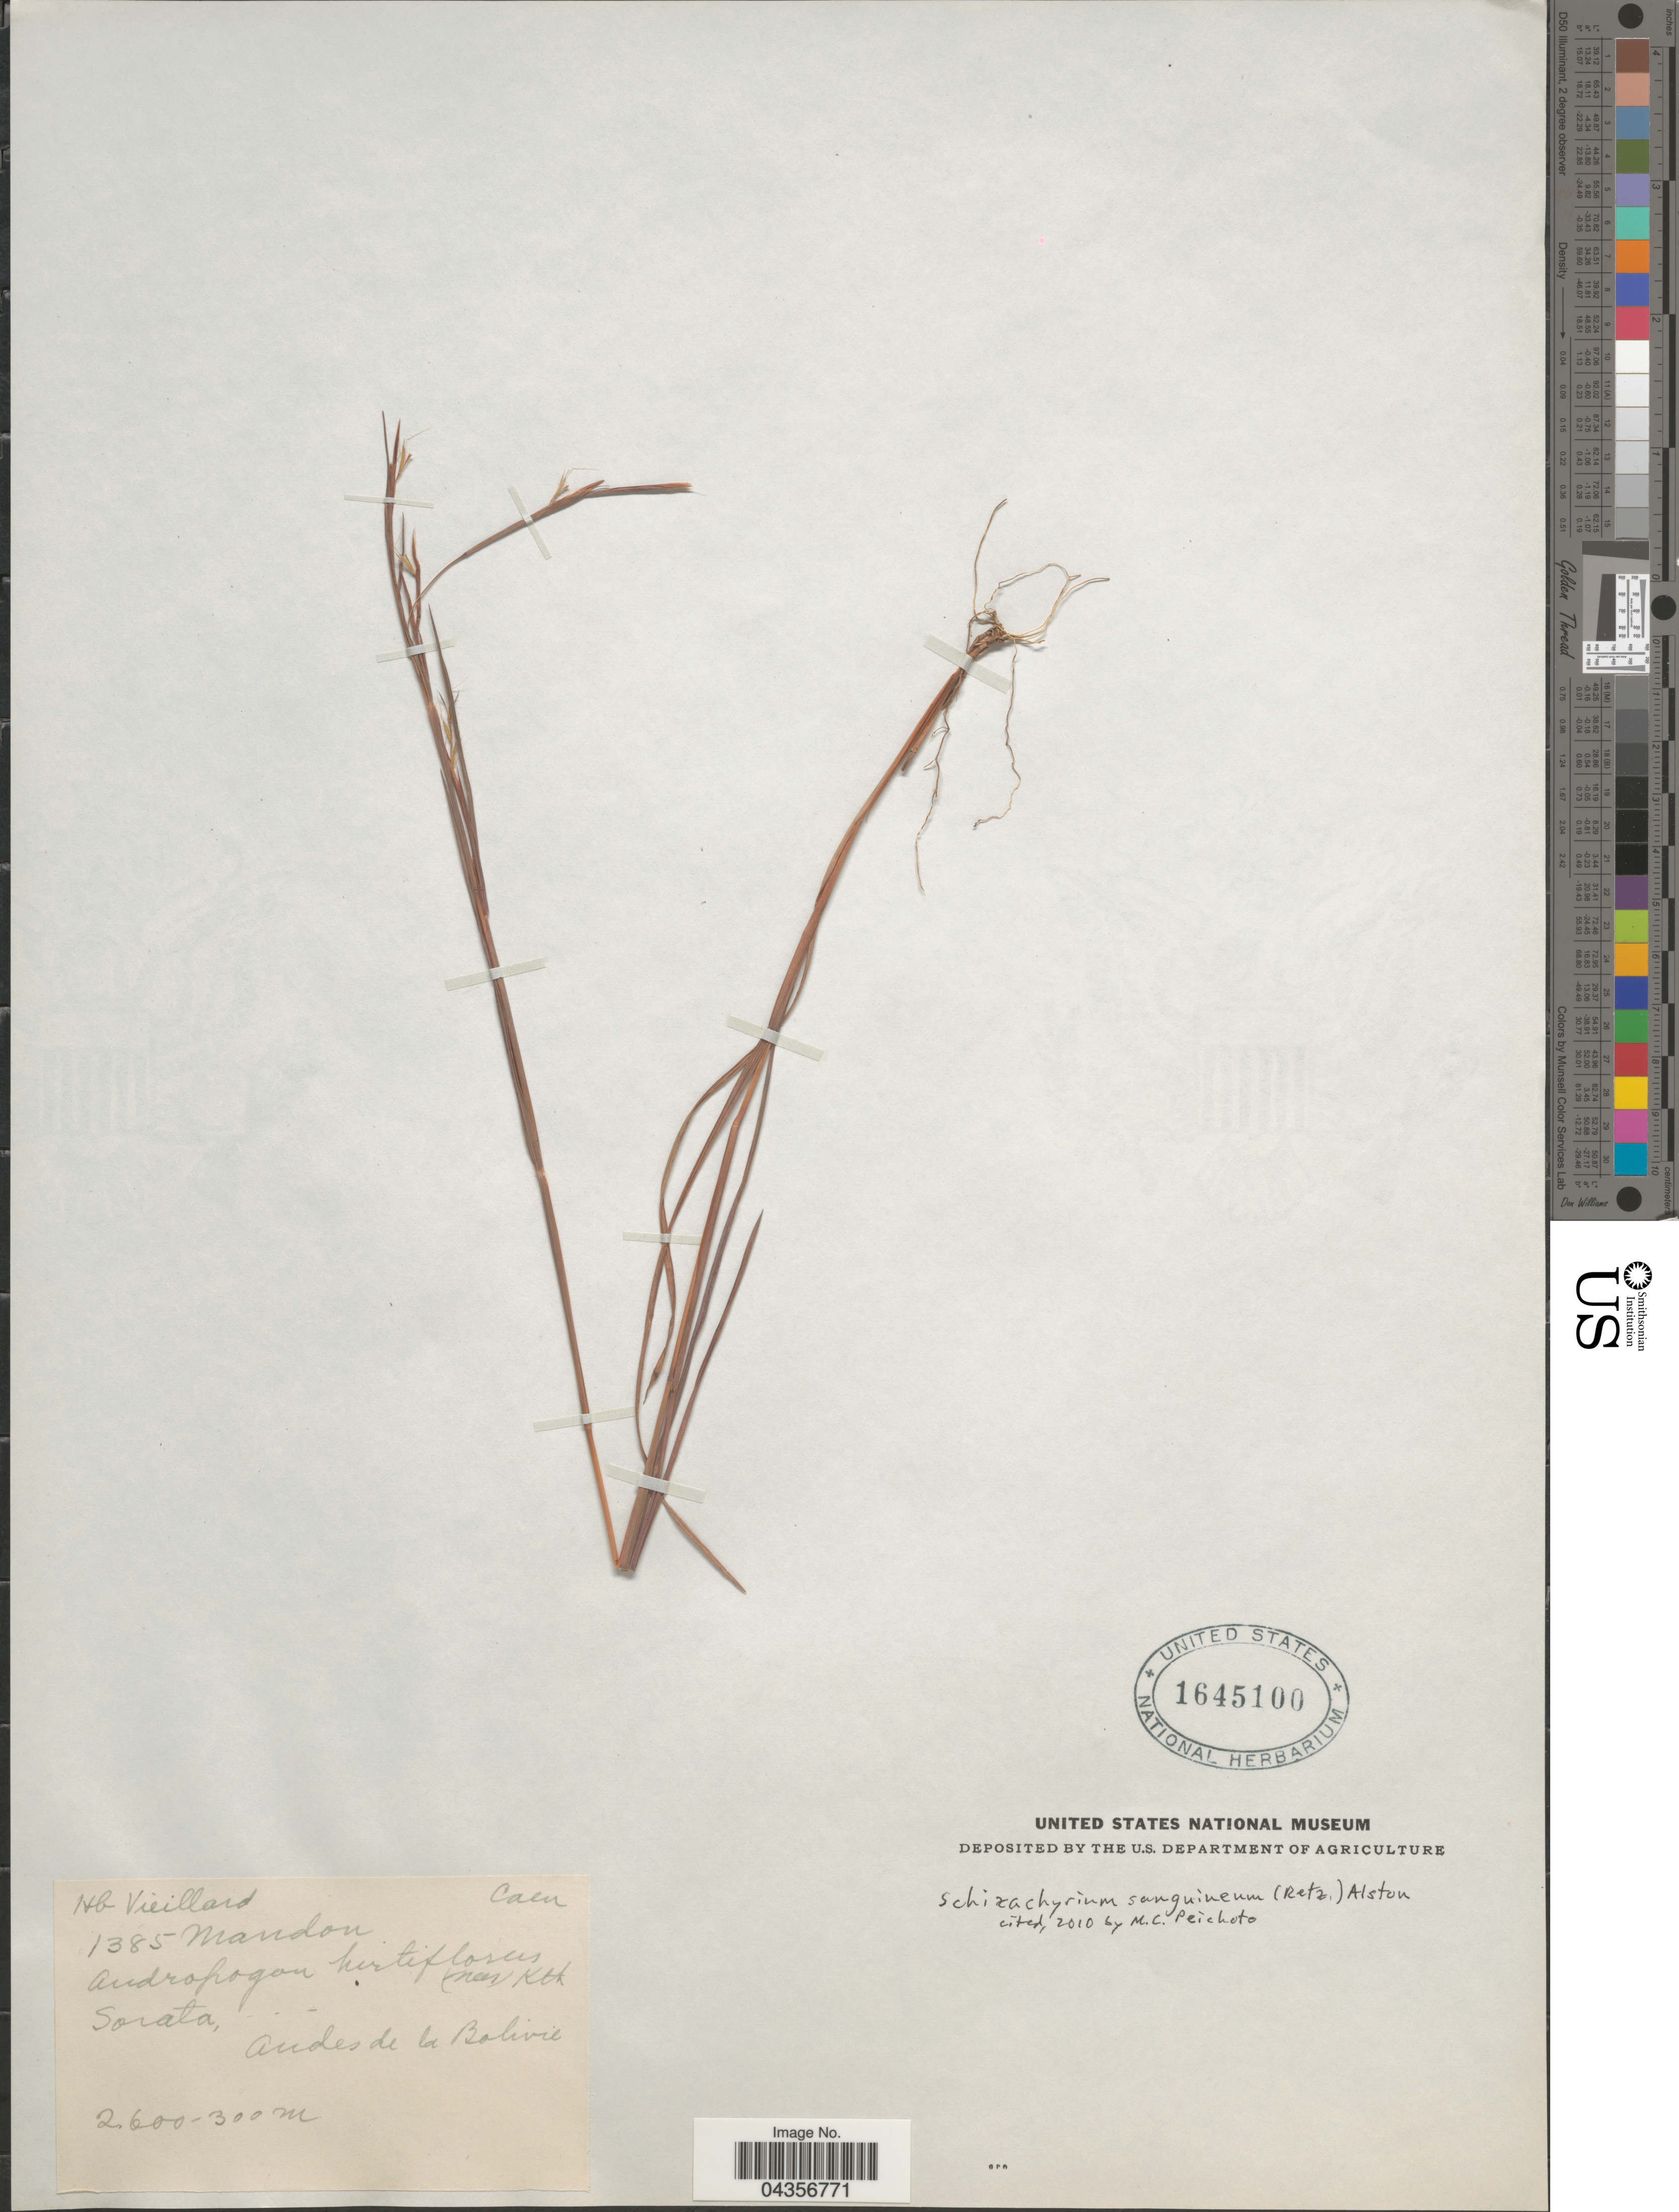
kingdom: Plantae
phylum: Tracheophyta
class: Liliopsida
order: Poales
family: Poaceae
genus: Schizachyrium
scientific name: Schizachyrium sanguineum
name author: (Retz.) Alston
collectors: Mandon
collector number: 1385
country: Bolivia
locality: Sorata, Andes de la Bolivia.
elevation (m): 300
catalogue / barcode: US 1645100